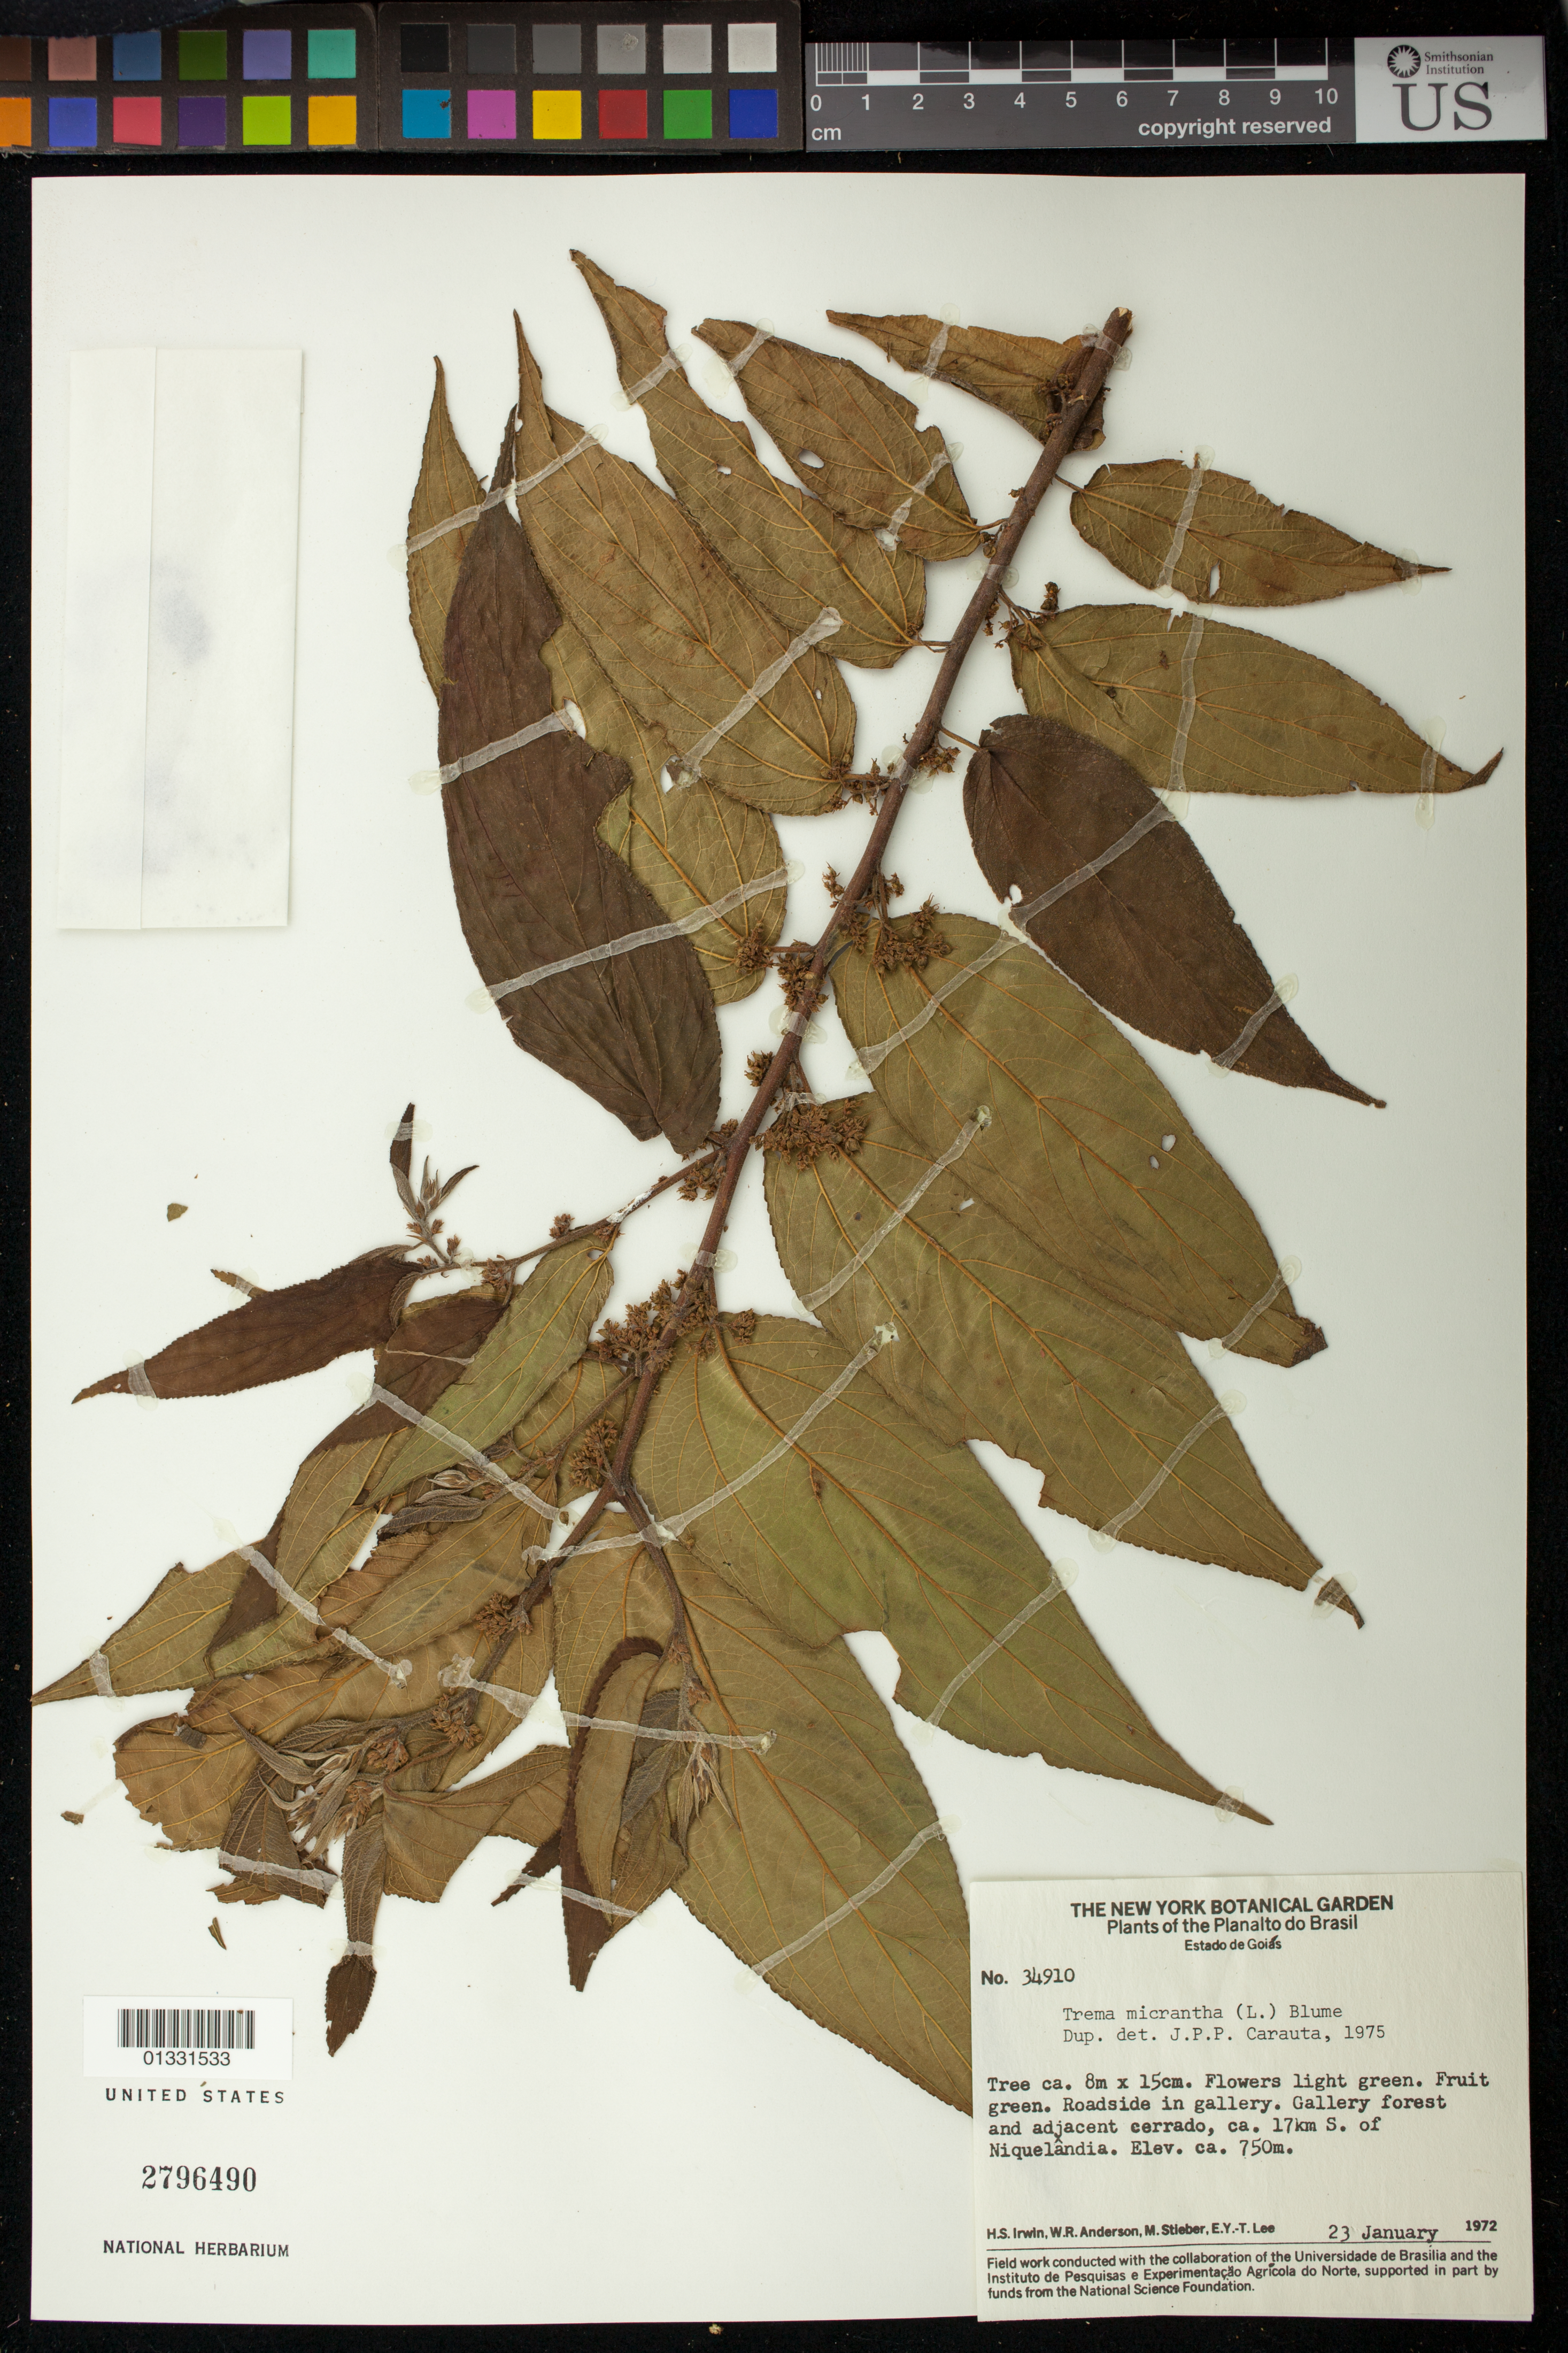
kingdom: Plantae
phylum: Tracheophyta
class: Magnoliopsida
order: Rosales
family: Cannabaceae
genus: Trema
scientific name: Trema micranthum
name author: (L.) Blume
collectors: H. Irwin, W. R. Anderson, M. T. Stieber & E. Y. T. Lee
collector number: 34910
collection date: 1972-01-23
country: Brazil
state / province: Goiás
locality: Ca. 17 Km S of Niquelândia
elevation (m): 750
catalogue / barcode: US 2796490